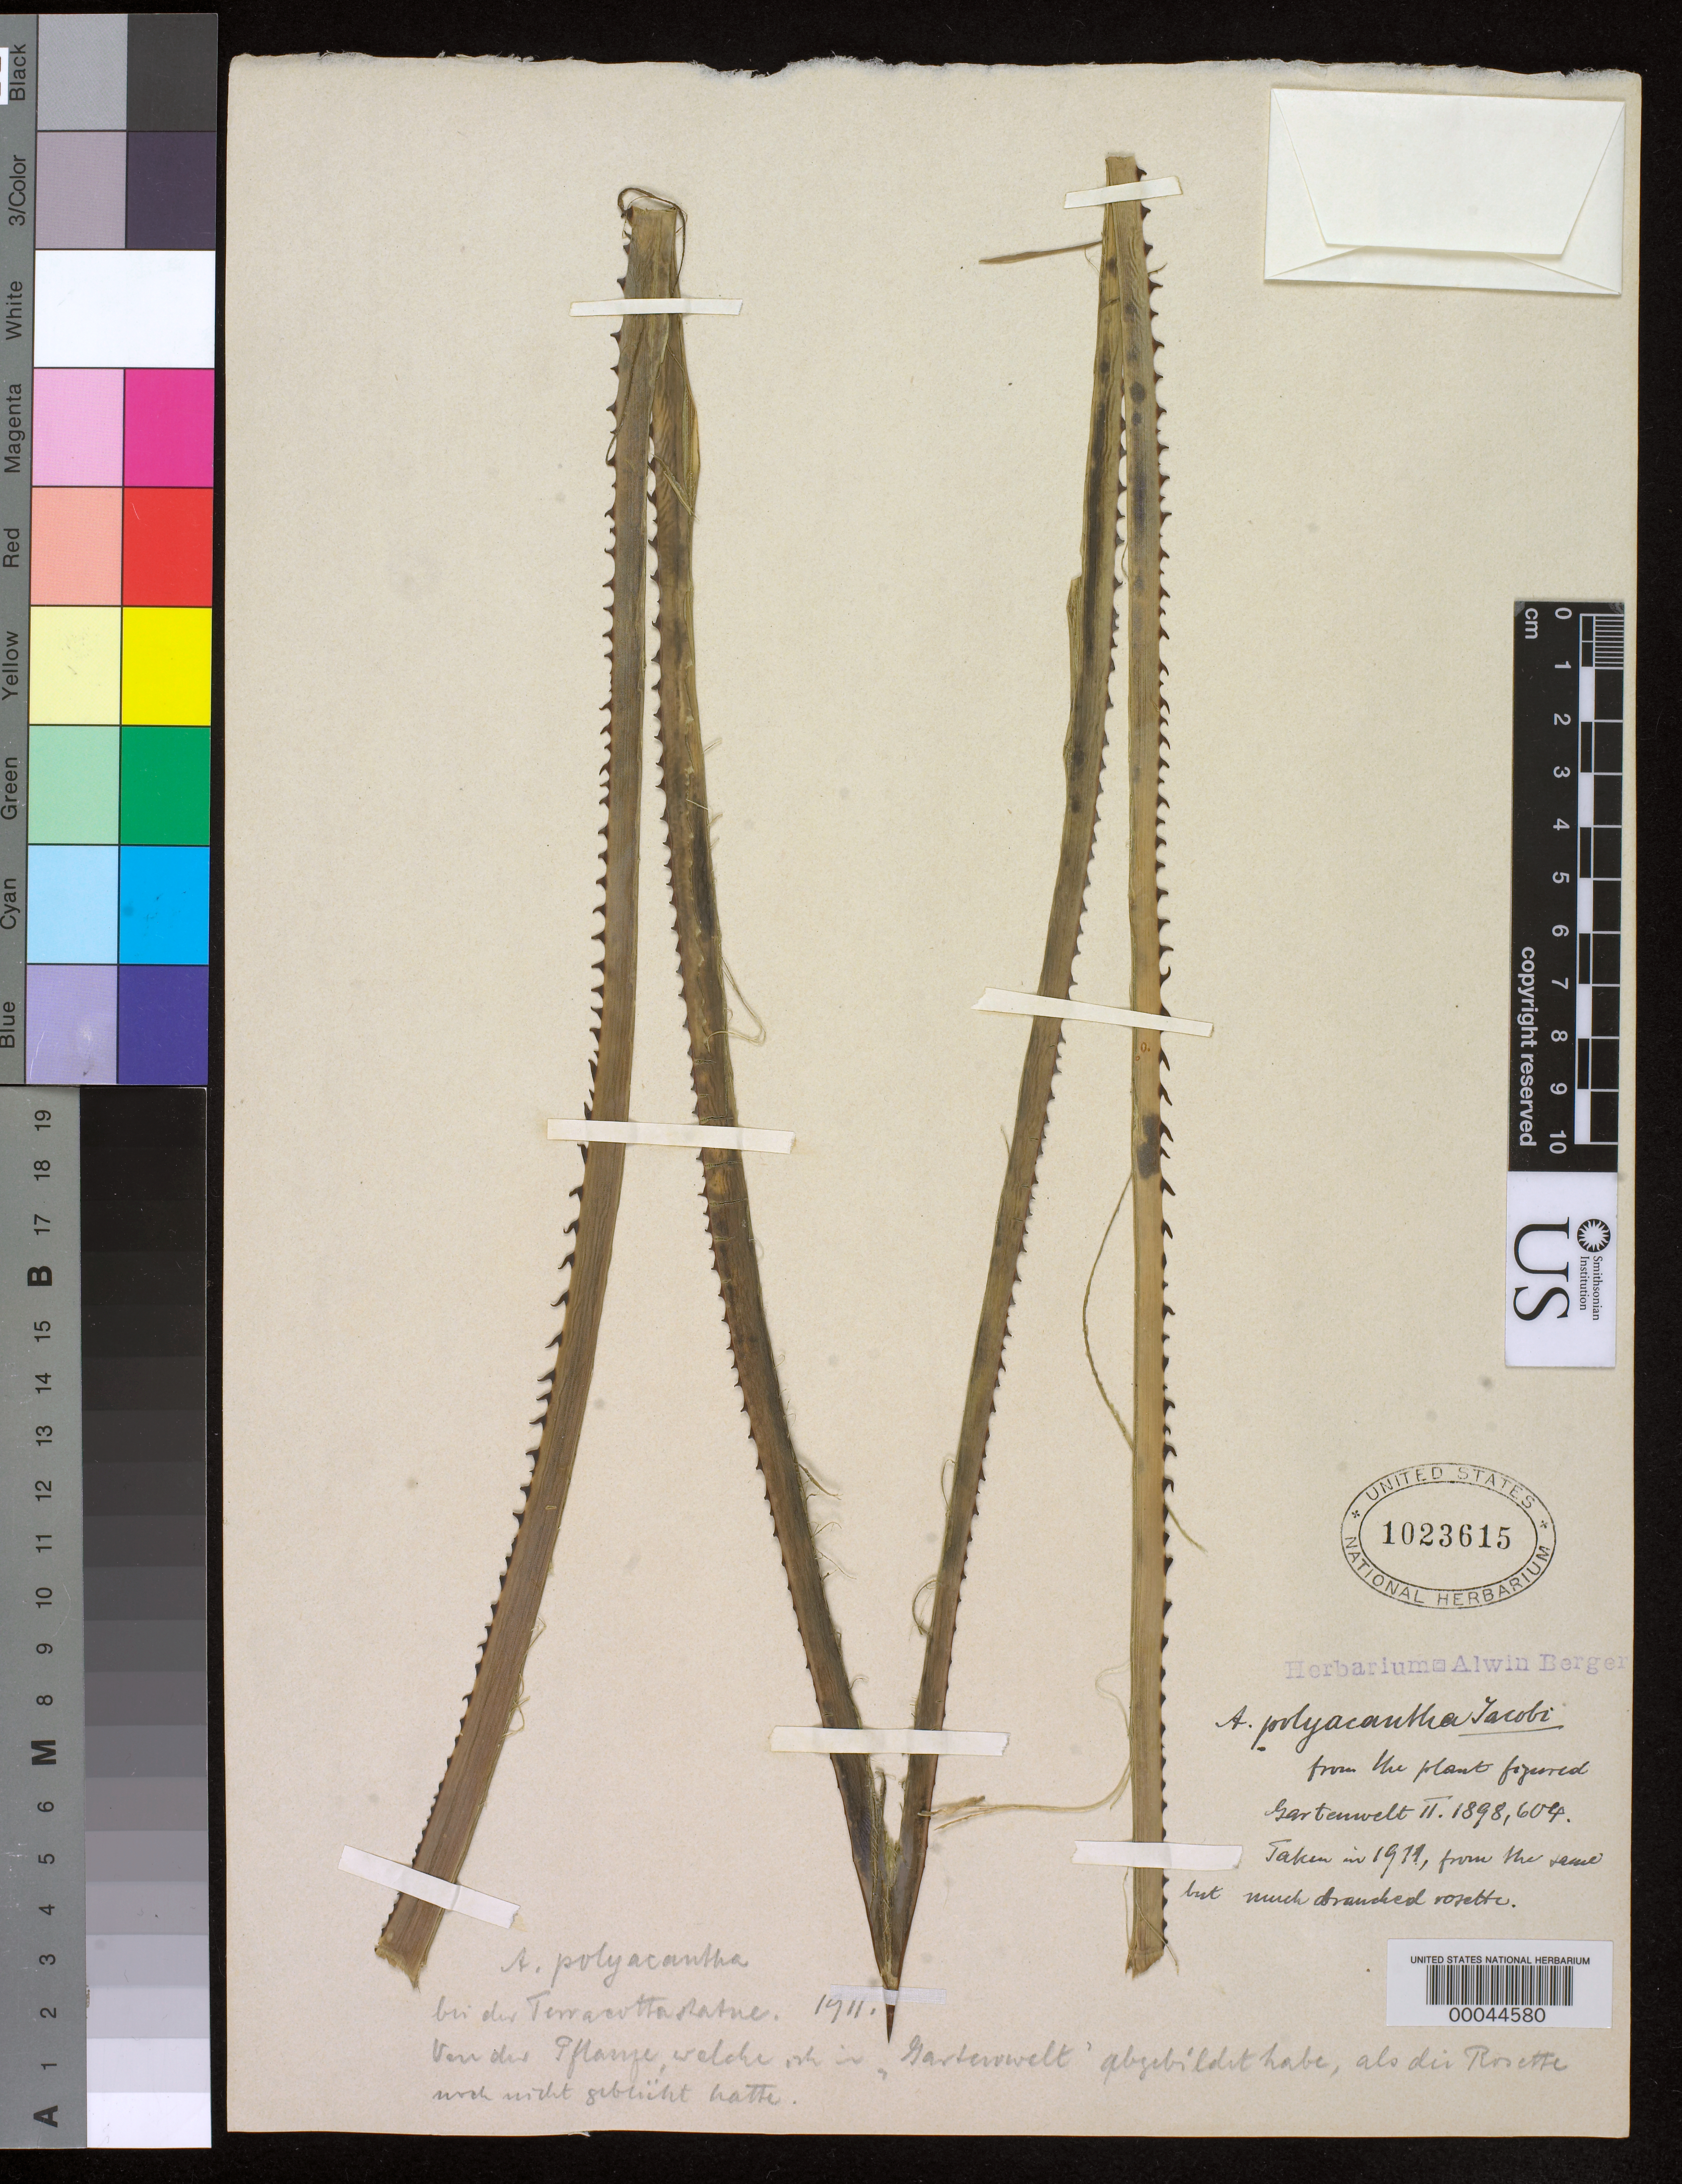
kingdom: Plantae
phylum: Tracheophyta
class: Liliopsida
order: Asparagales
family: Asparagaceae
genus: Agave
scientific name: Agave polyacantha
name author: Haw.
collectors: ex herb. A. Berger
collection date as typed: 1911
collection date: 1911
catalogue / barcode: US 1023615